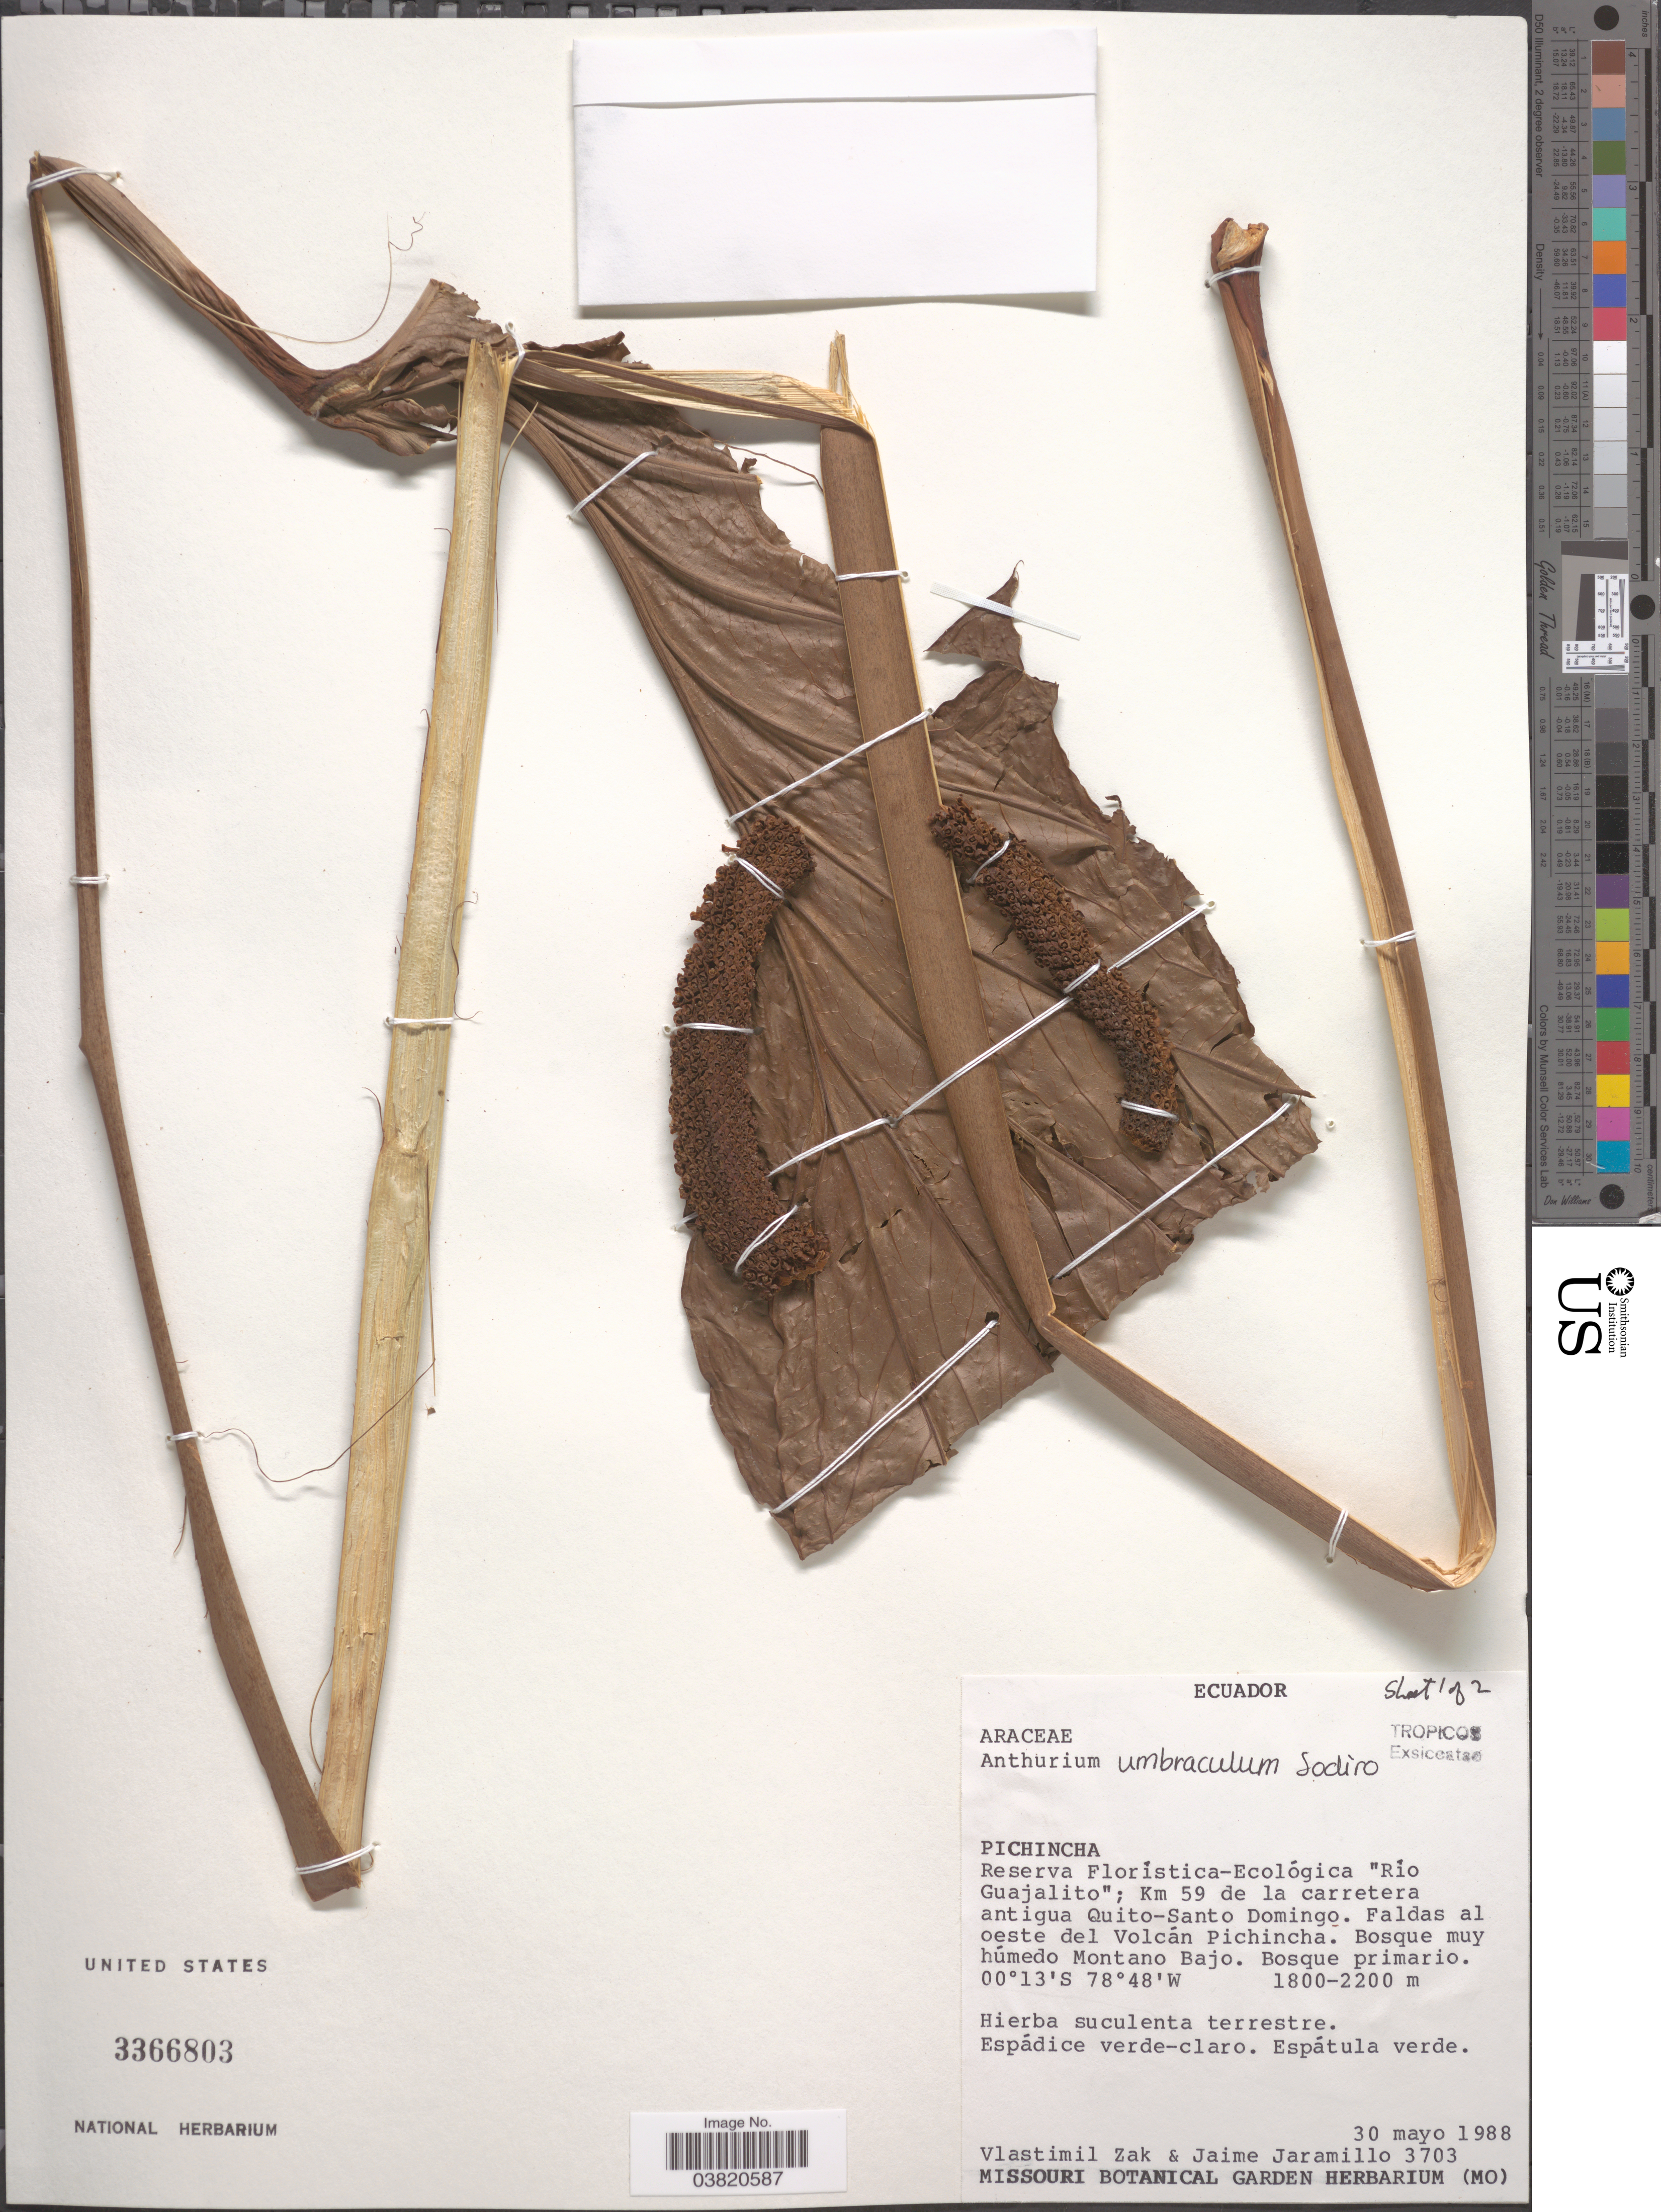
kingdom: Plantae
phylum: Tracheophyta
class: Liliopsida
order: Alismatales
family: Araceae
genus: Anthurium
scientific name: Anthurium umbricola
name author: Engl.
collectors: V. Zak & J. Jaramillo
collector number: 3703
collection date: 1988-05-30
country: Ecuador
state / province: Pichincha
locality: Reserva Florística-Ecológica "Río Guajalito"; Km 59 de la carretera antigua Quito-Santo Domingo. Faldas al oeste del Volcán Pichincha. Montano Bajo.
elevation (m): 1800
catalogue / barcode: US 3366803